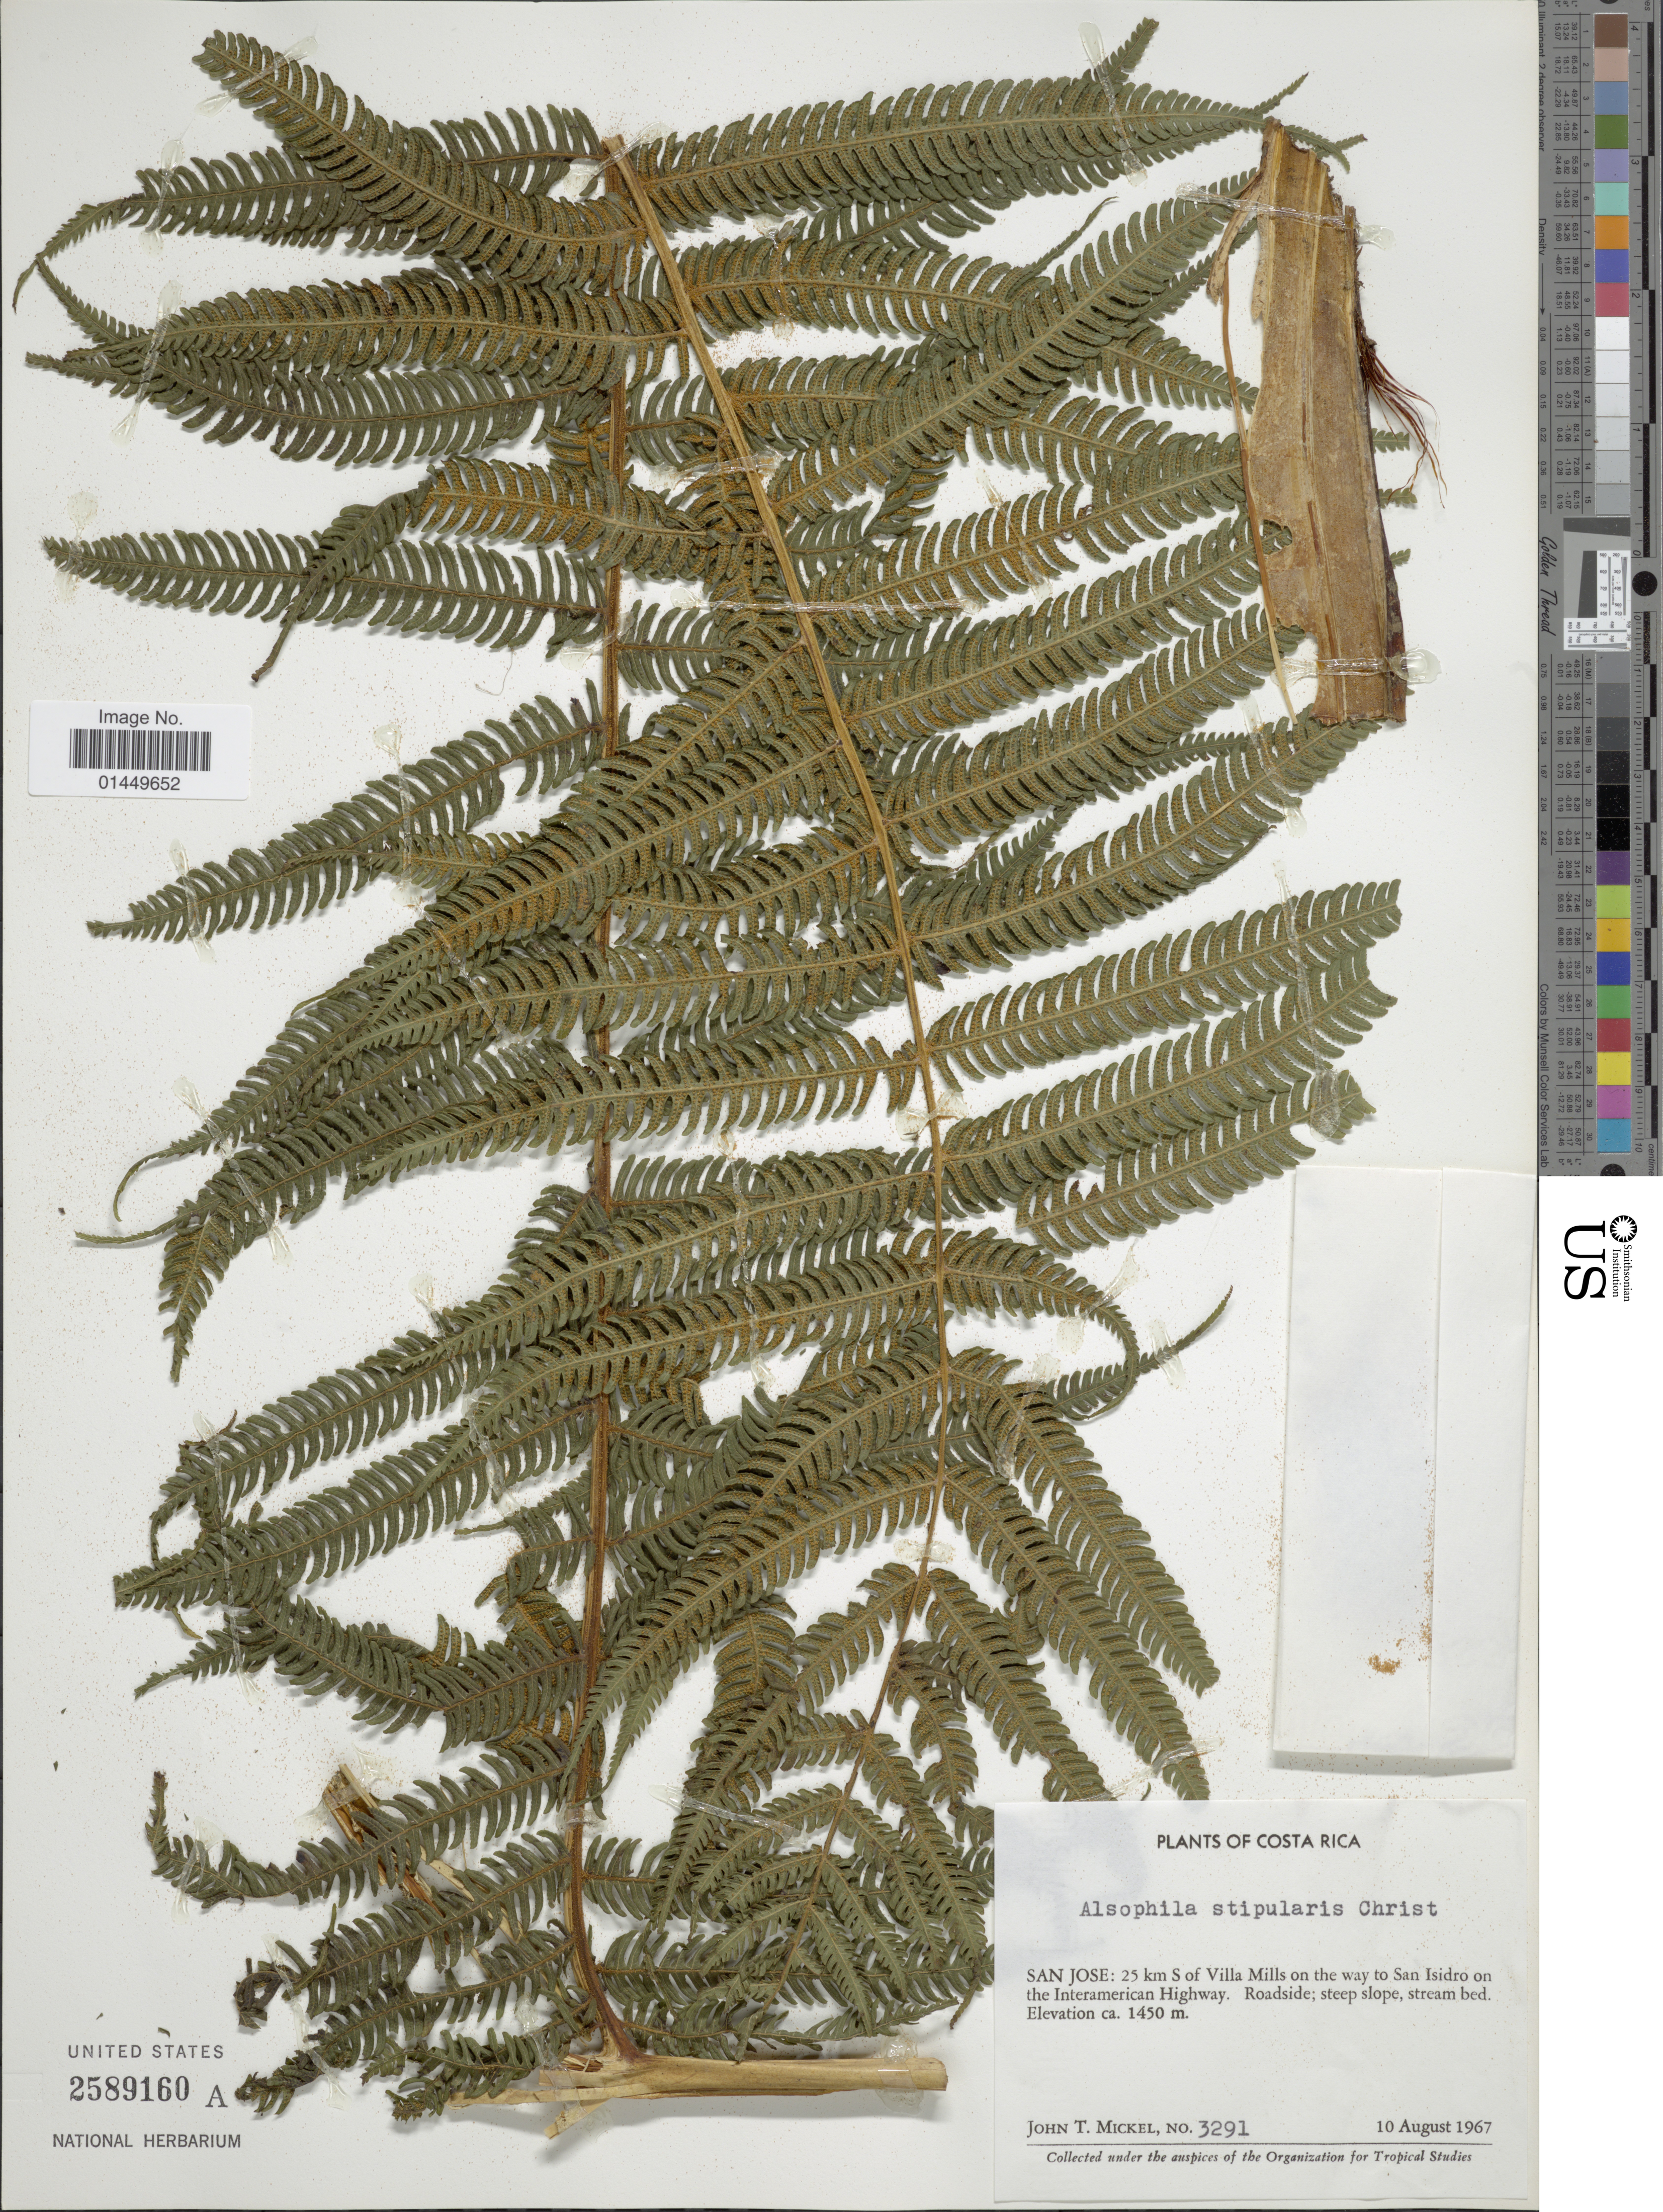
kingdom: Plantae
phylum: Tracheophyta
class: Polypodiopsida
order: Cyatheales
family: Cyatheaceae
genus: Cyathea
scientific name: Cyathea stipularis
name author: (Christ) Domin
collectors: J. T. Mickel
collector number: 3291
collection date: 1967-08-10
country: Costa Rica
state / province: San José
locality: San Jose: 25 km S of Villa Mills on the way to San Isidro on the Interamerican Highway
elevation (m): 1450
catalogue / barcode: US 2589160A